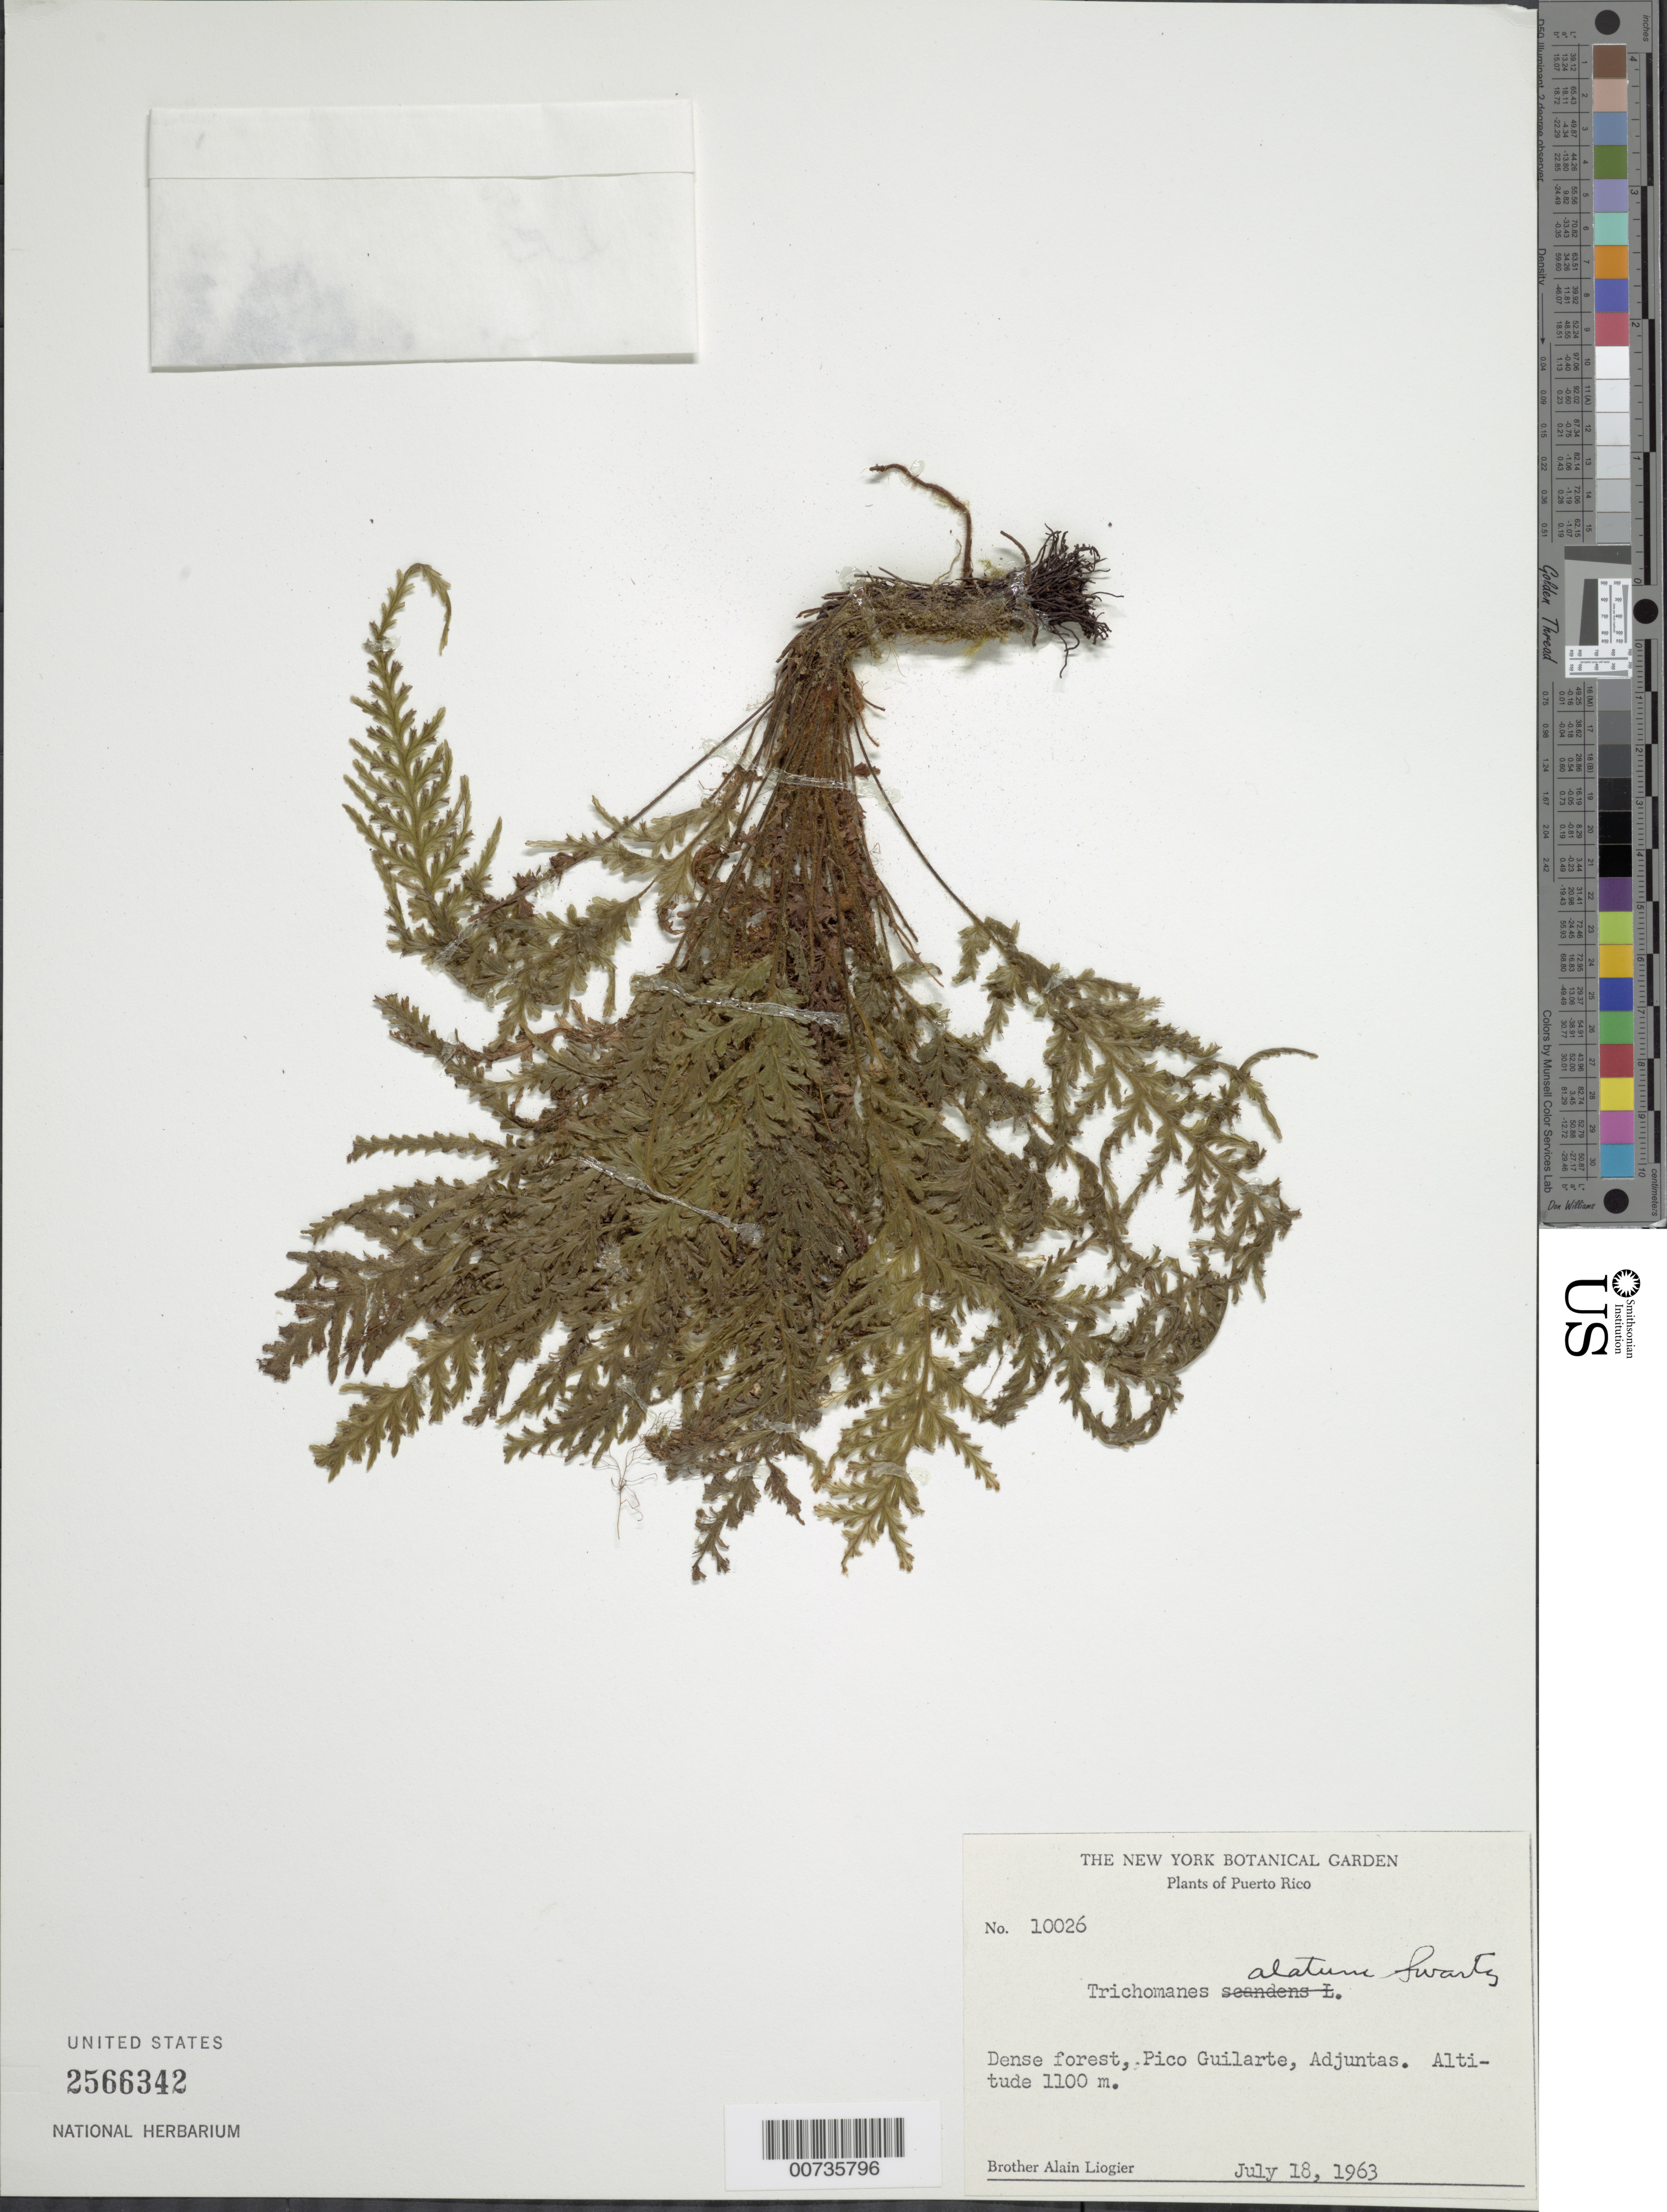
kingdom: Plantae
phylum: Tracheophyta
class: Polypodiopsida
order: Hymenophyllales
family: Hymenophyllaceae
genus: Trichomanes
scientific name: Trichomanes alatum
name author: Sw.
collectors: A. H. Liogier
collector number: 10026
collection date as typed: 18 Jul 1963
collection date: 1963-07-18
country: Puerto Rico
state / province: Adjuntas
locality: Pico Guilarte, Adjuntas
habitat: Dense forest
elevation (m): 1100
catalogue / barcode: US 2566342